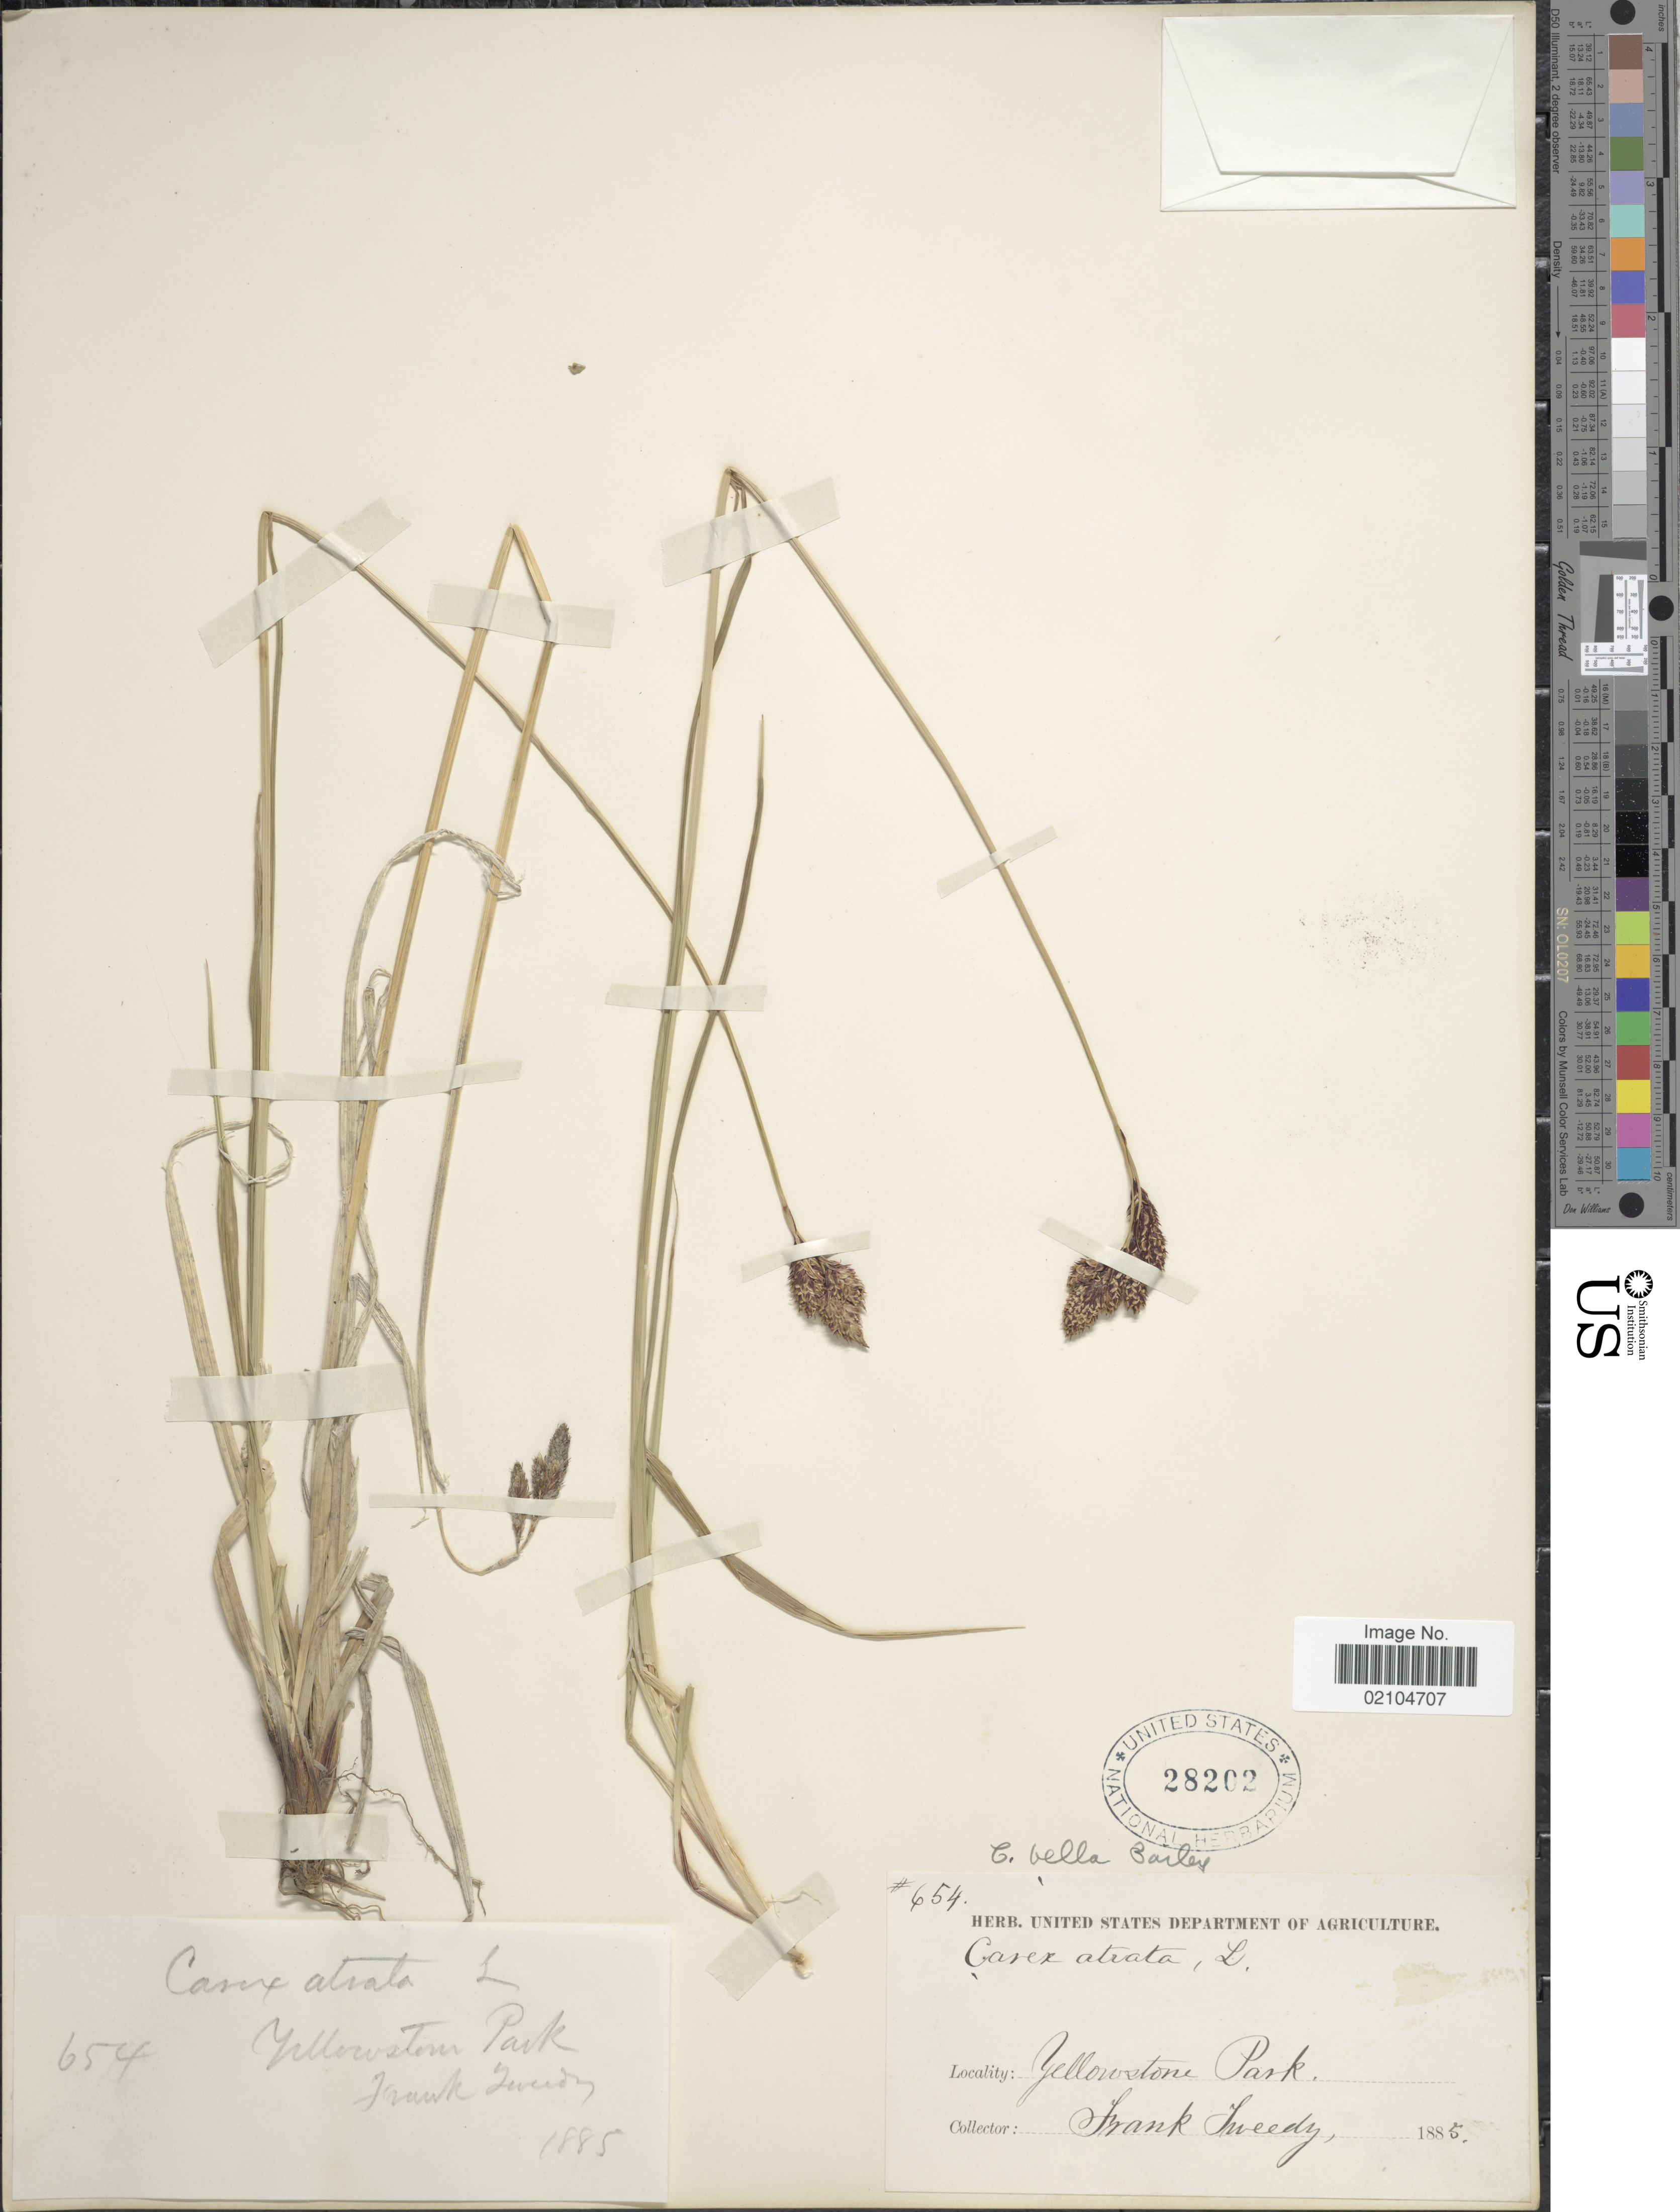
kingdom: Plantae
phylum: Tracheophyta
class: Liliopsida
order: Poales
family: Cyperaceae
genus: Carex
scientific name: Carex bella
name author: L.H. Bailey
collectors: F. Tweedy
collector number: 654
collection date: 1885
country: United States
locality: Yellowstone Park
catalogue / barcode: US 28202